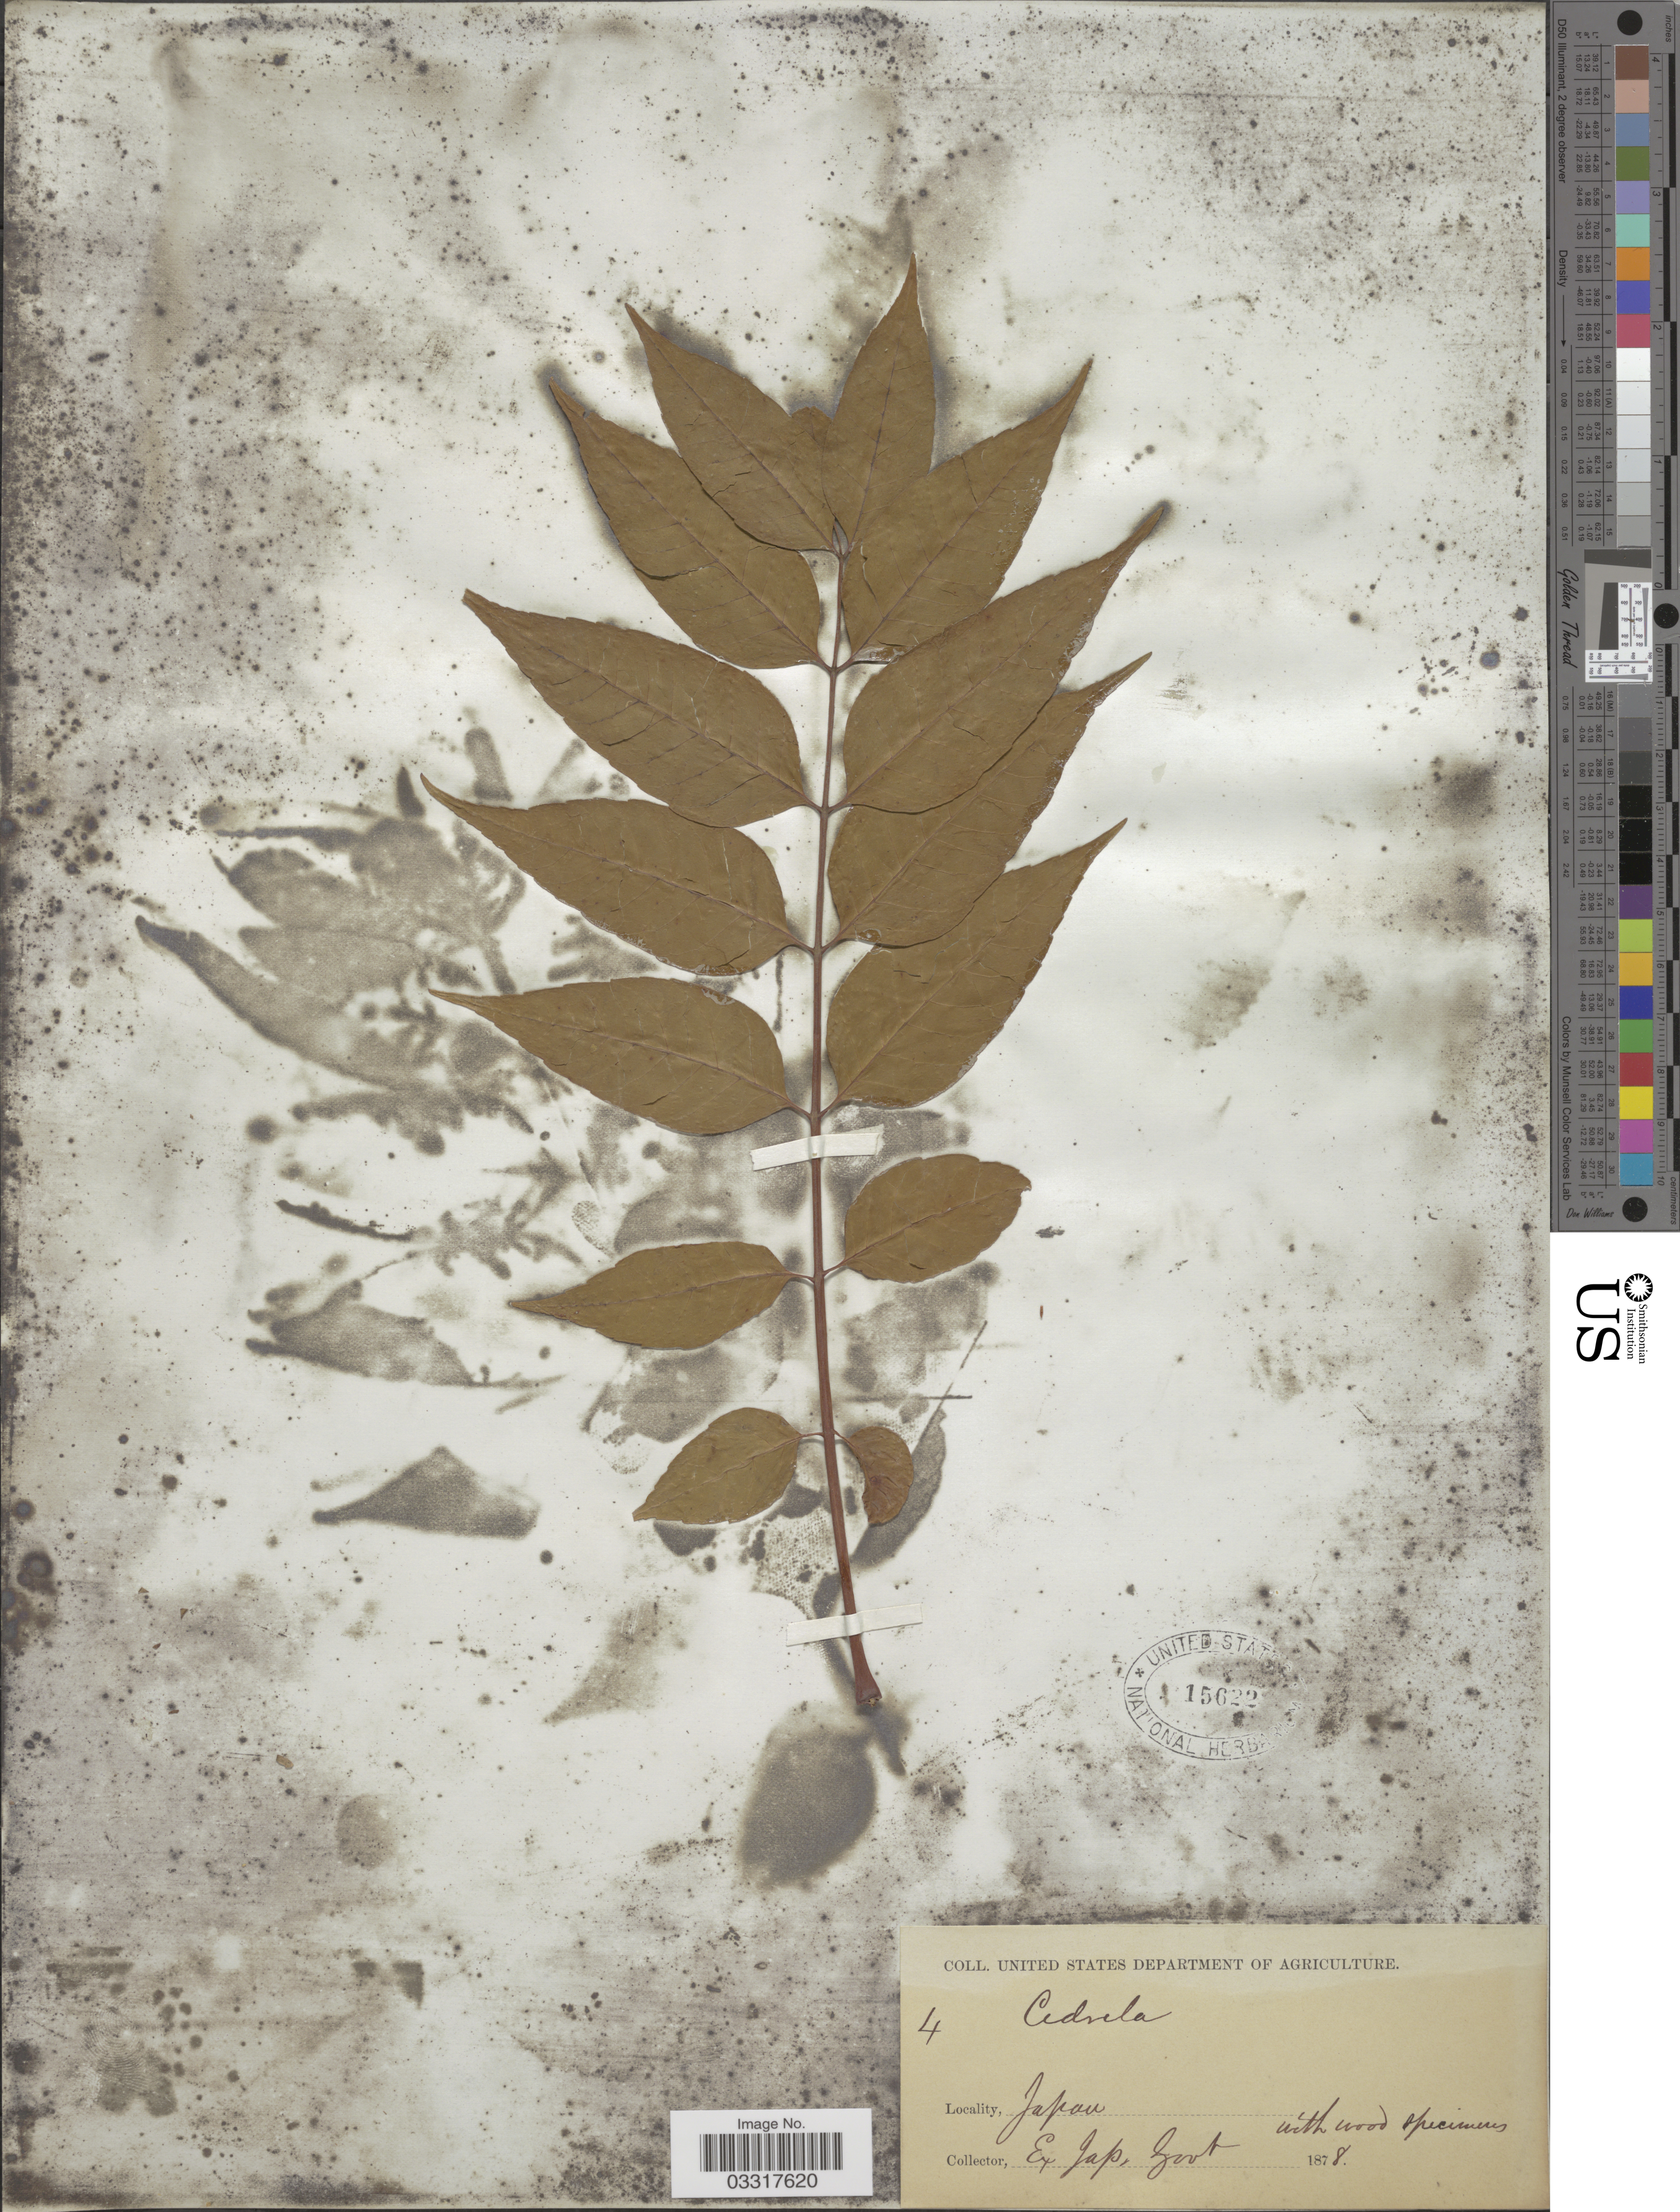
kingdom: Plantae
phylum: Tracheophyta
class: Magnoliopsida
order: Sapindales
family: Meliaceae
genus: Toona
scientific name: Toona sp.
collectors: ex. Jap. Govt.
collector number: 4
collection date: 1878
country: Japan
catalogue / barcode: US 15622